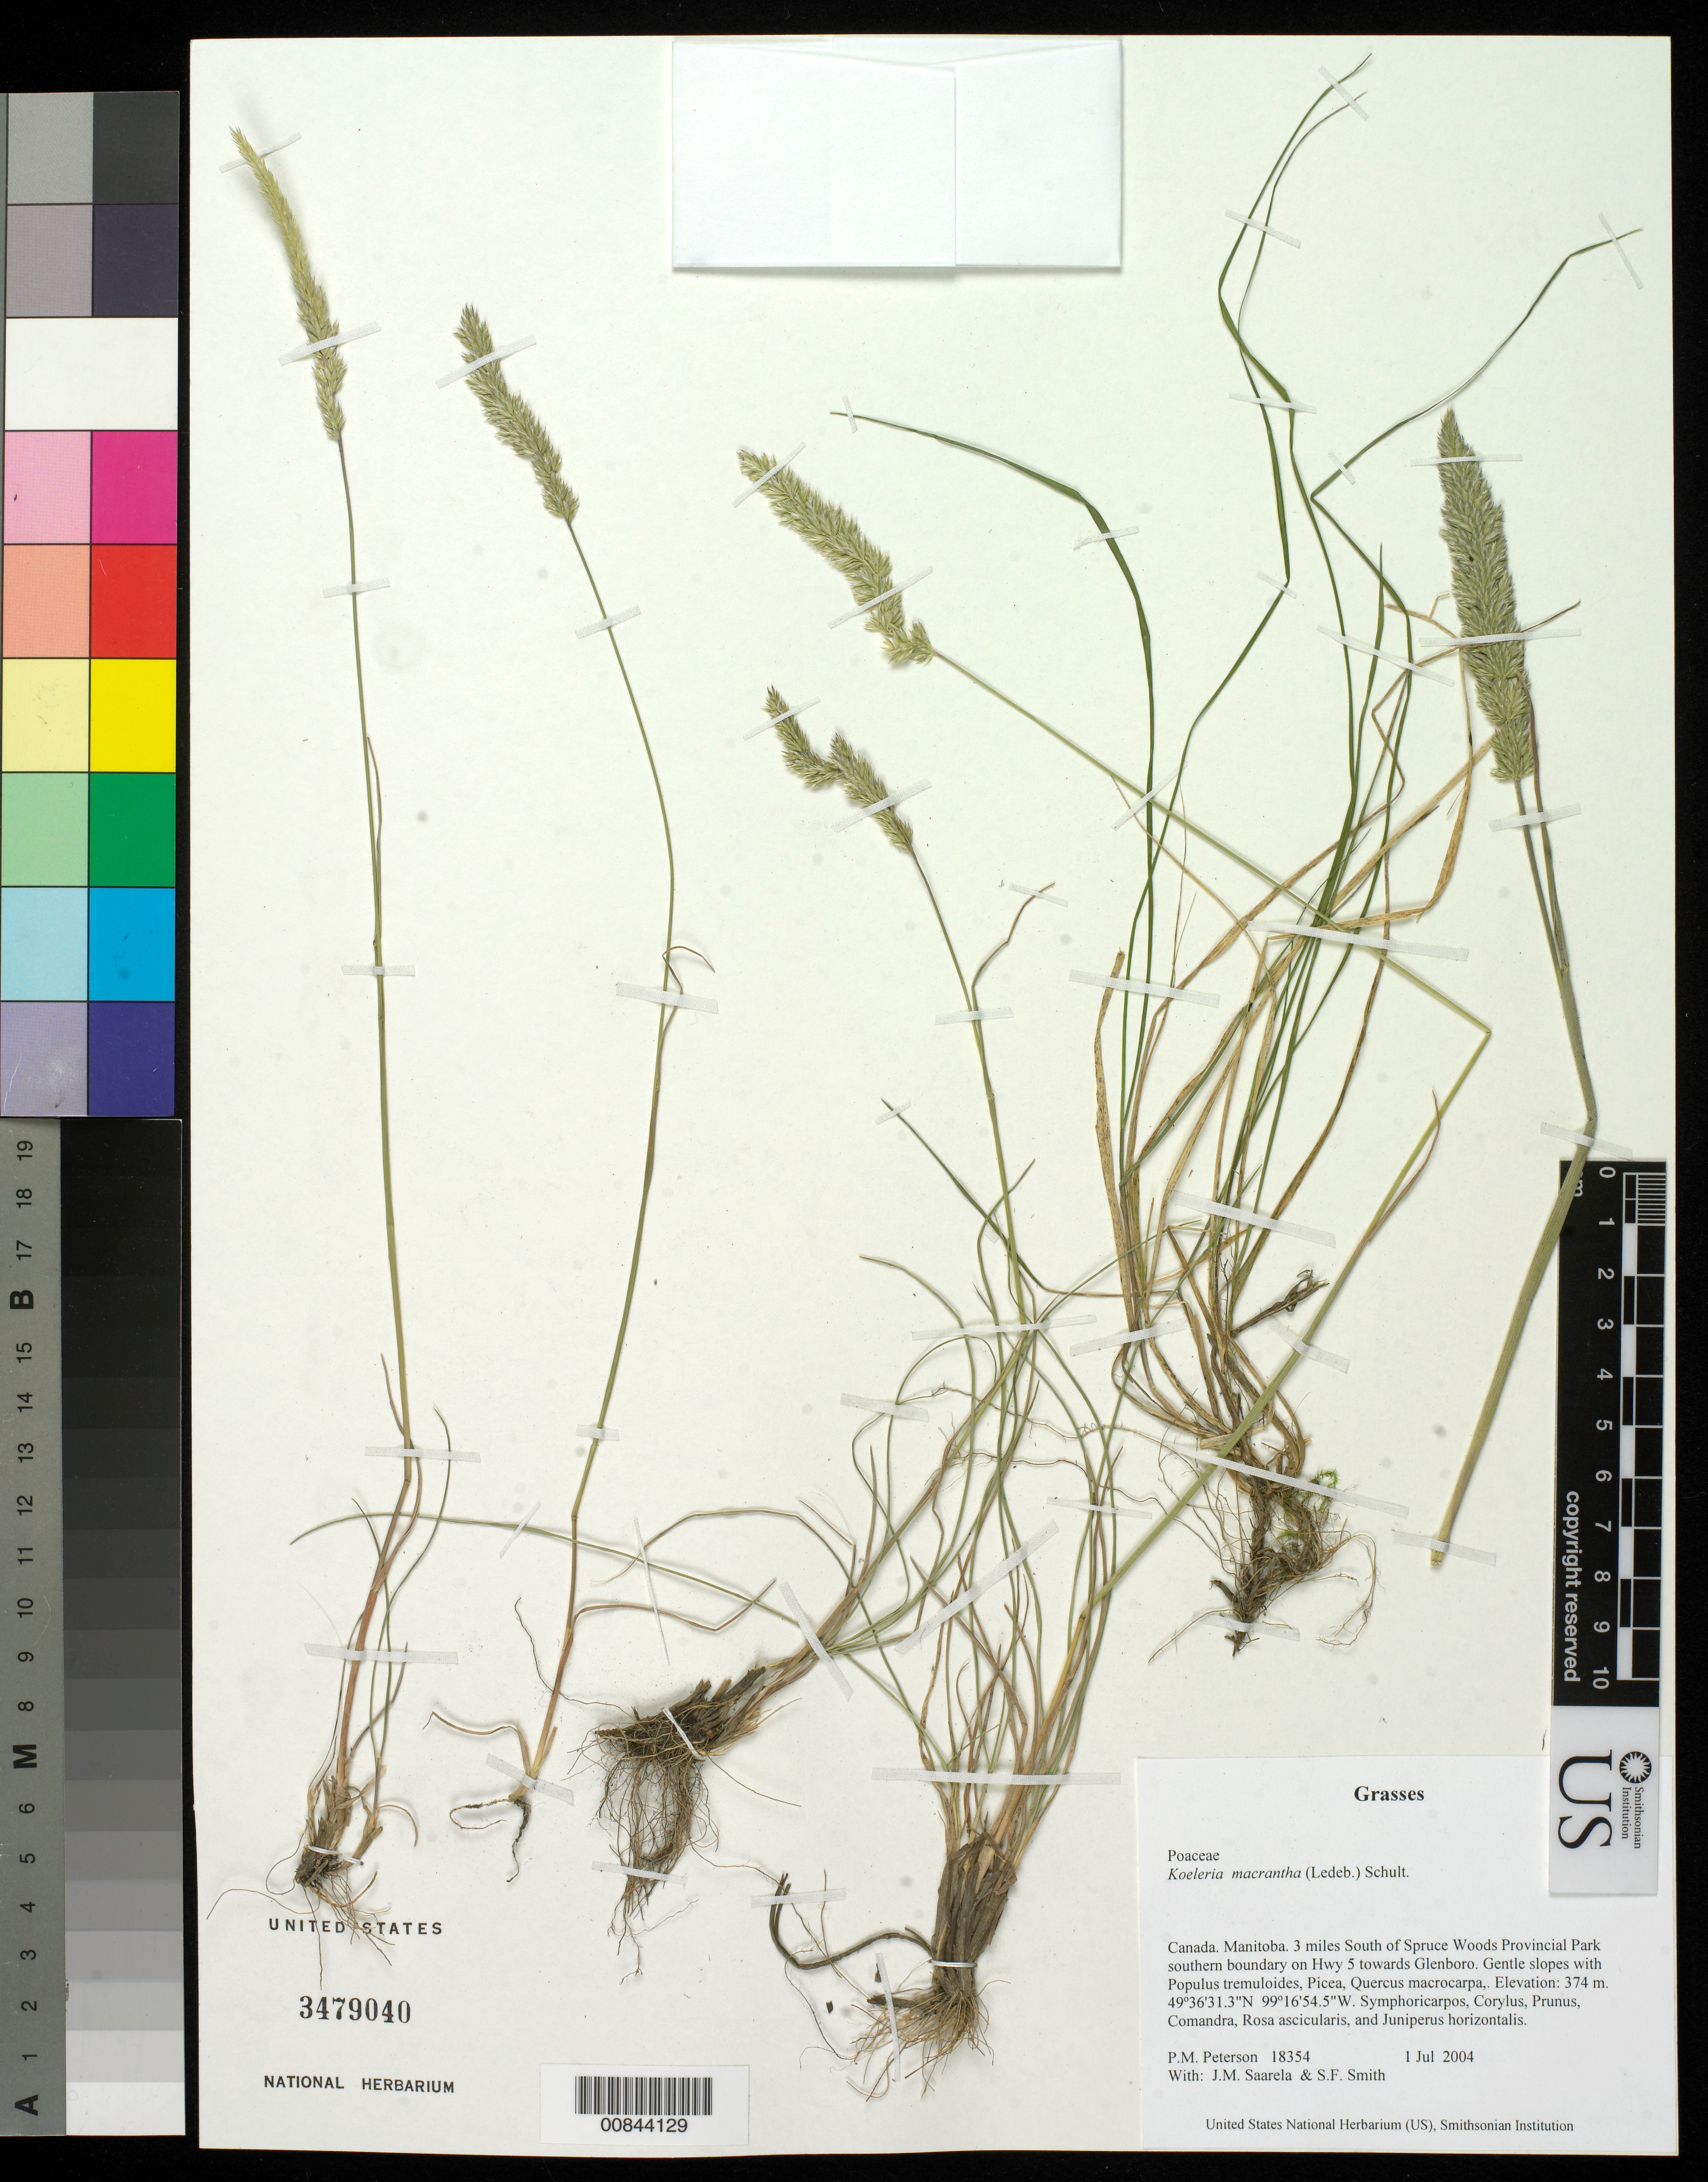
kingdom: Plantae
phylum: Tracheophyta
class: Liliopsida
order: Poales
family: Poaceae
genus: Koeleria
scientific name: Koeleria pyramidata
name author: (Lam.) P. Beauv.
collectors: P. M. Peterson, J. Saarela & S.F. Smith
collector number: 18354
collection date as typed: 01 Jul 2004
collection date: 2004-07-01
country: Canada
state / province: Manitoba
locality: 3 miles South of Spruce Woods Provincial Park southern boundary on Hwy 5 towards Glenboro. Gentle slopes with Populus tremuloides, Picea, Quercus macrocarpa,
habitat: Symphoricarpos, Corylus, Prunus, Comandra, Rosa ascicularis, and Juniperus horizontalis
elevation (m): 374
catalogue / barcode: US 3479040